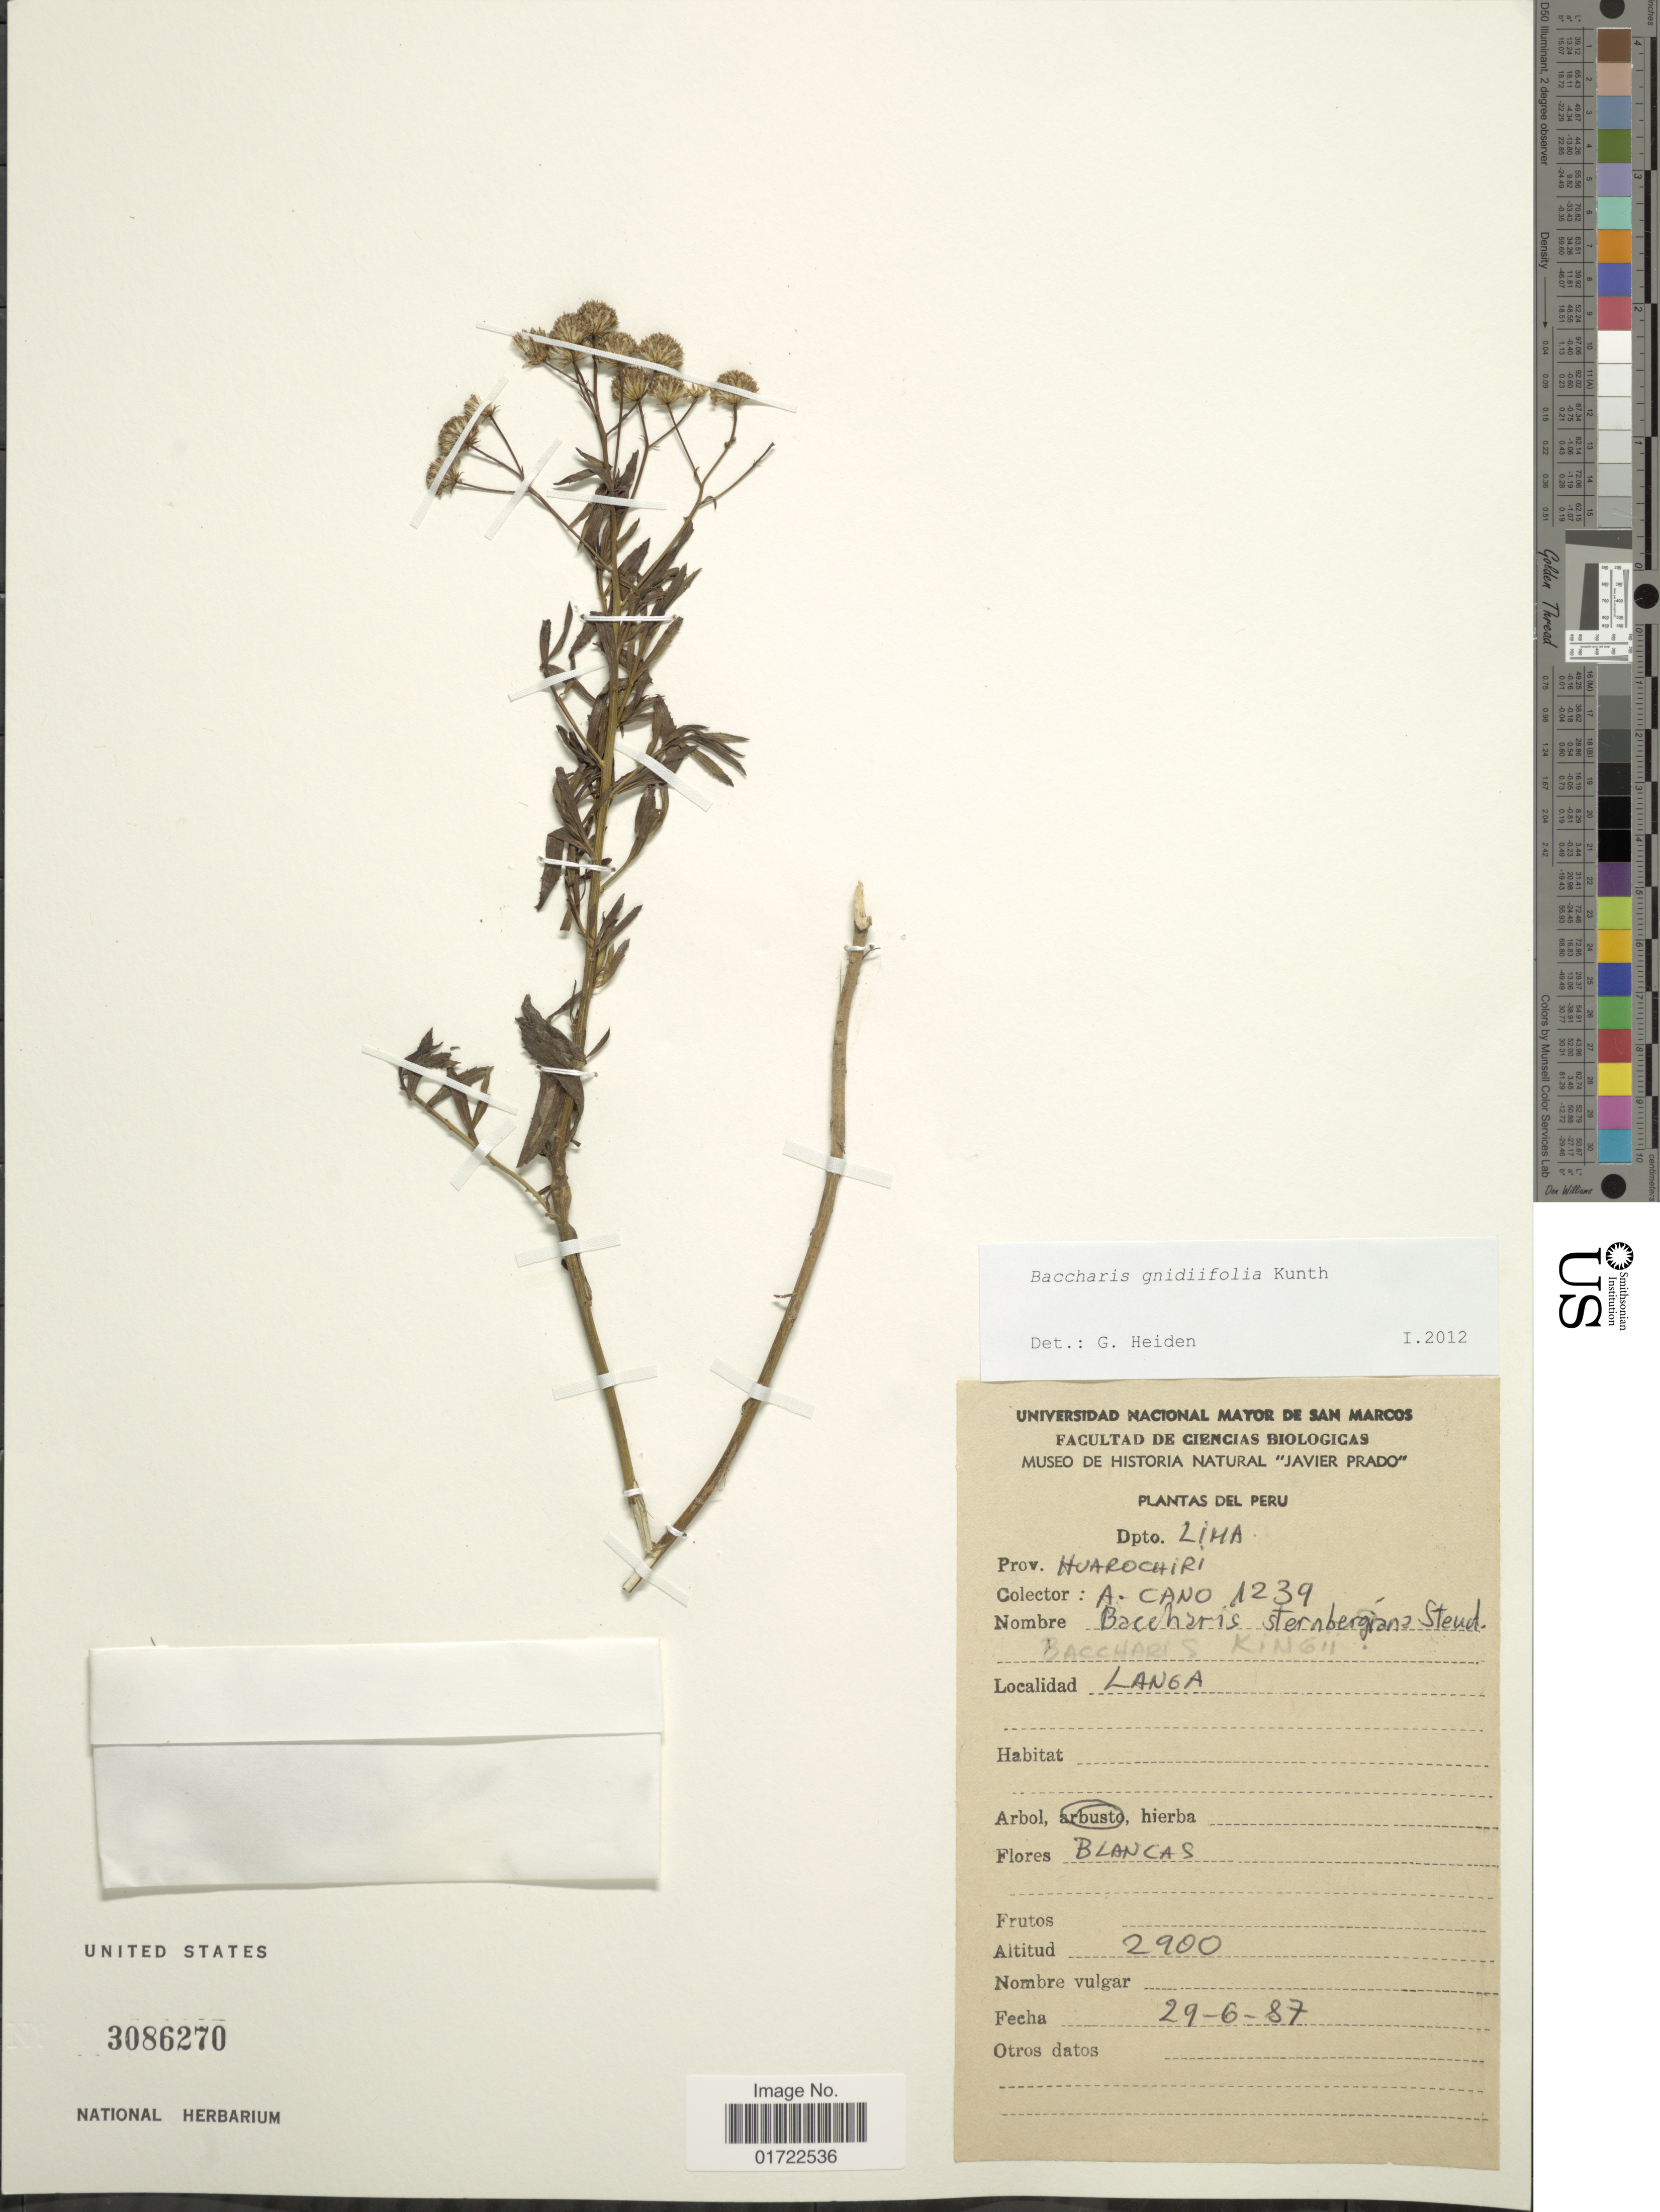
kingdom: Plantae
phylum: Tracheophyta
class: Magnoliopsida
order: Asterales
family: Asteraceae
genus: Baccharis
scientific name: Baccharis gnidiifolia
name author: Kunth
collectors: A. Cano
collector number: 1239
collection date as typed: Transcribed d/m/y: 29/6/87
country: Peru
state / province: Lima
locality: Prov. Huarochiri, Langa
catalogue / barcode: US 3086270